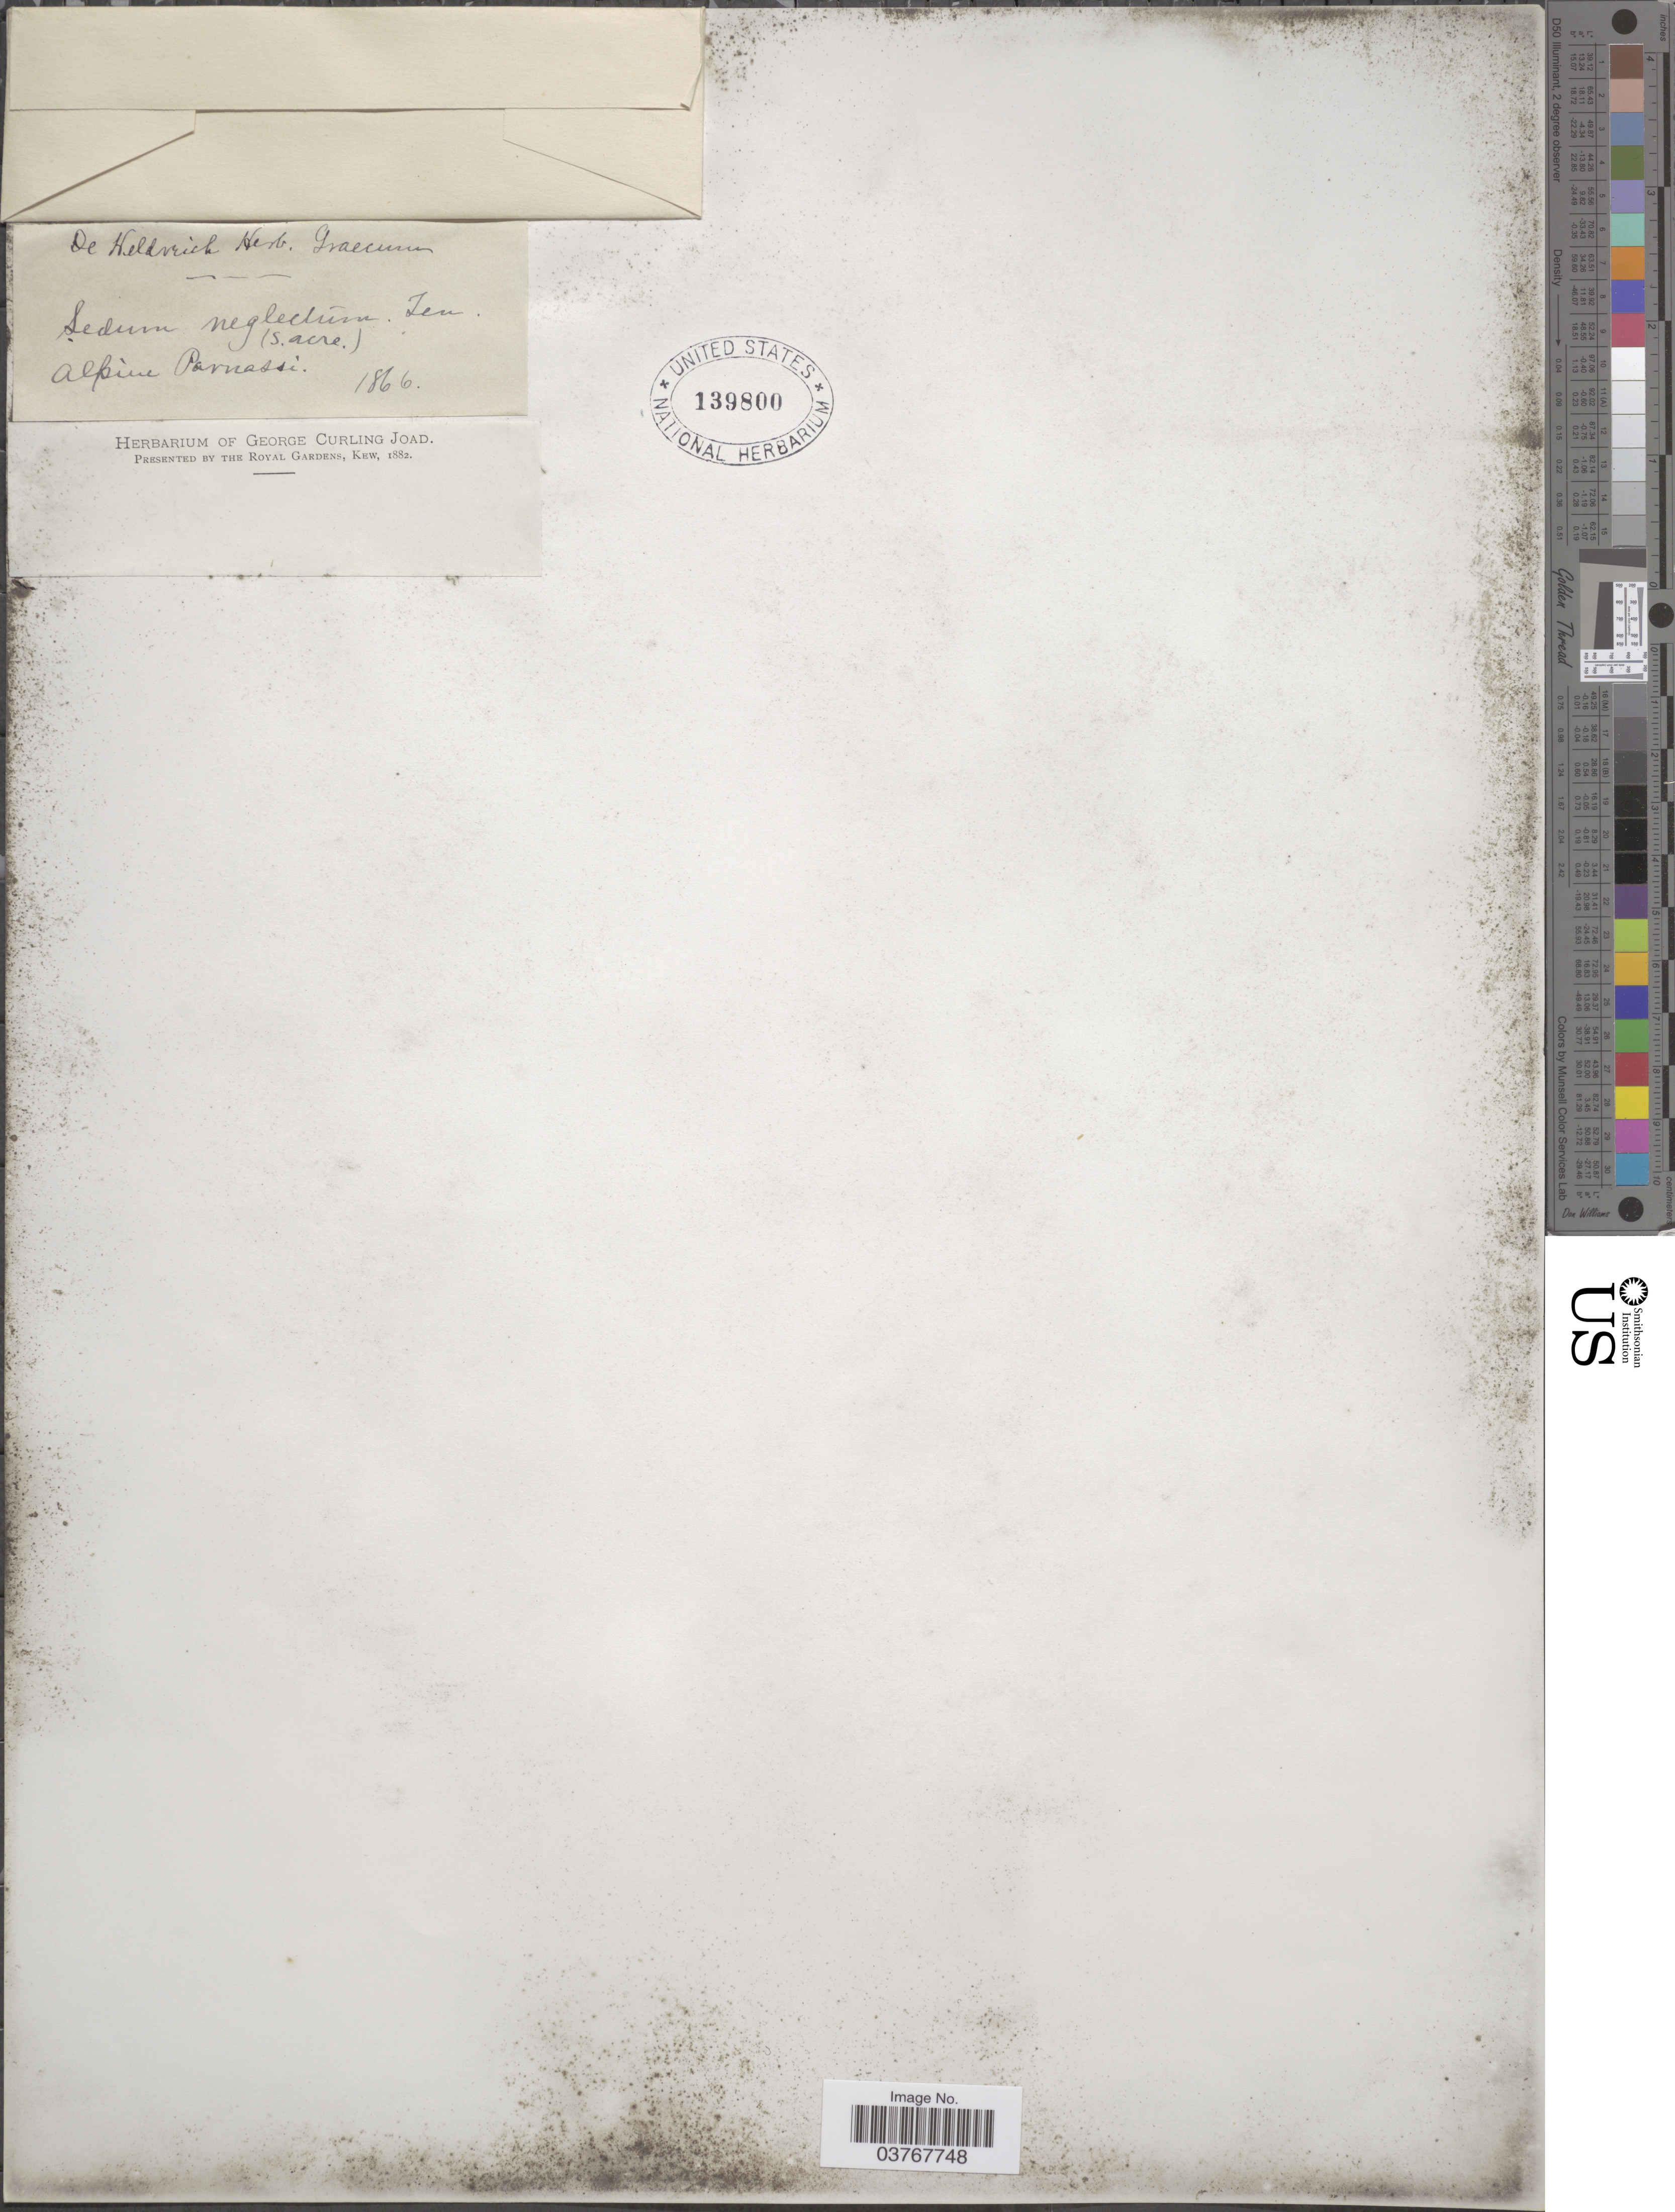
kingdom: Plantae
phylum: Tracheophyta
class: Magnoliopsida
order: Saxifragales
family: Crassulaceae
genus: Sedum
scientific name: Sedum neglectum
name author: Ten.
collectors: -. De Heldreich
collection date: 1866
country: Greece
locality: Alpine Parnassi.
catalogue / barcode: US 139800